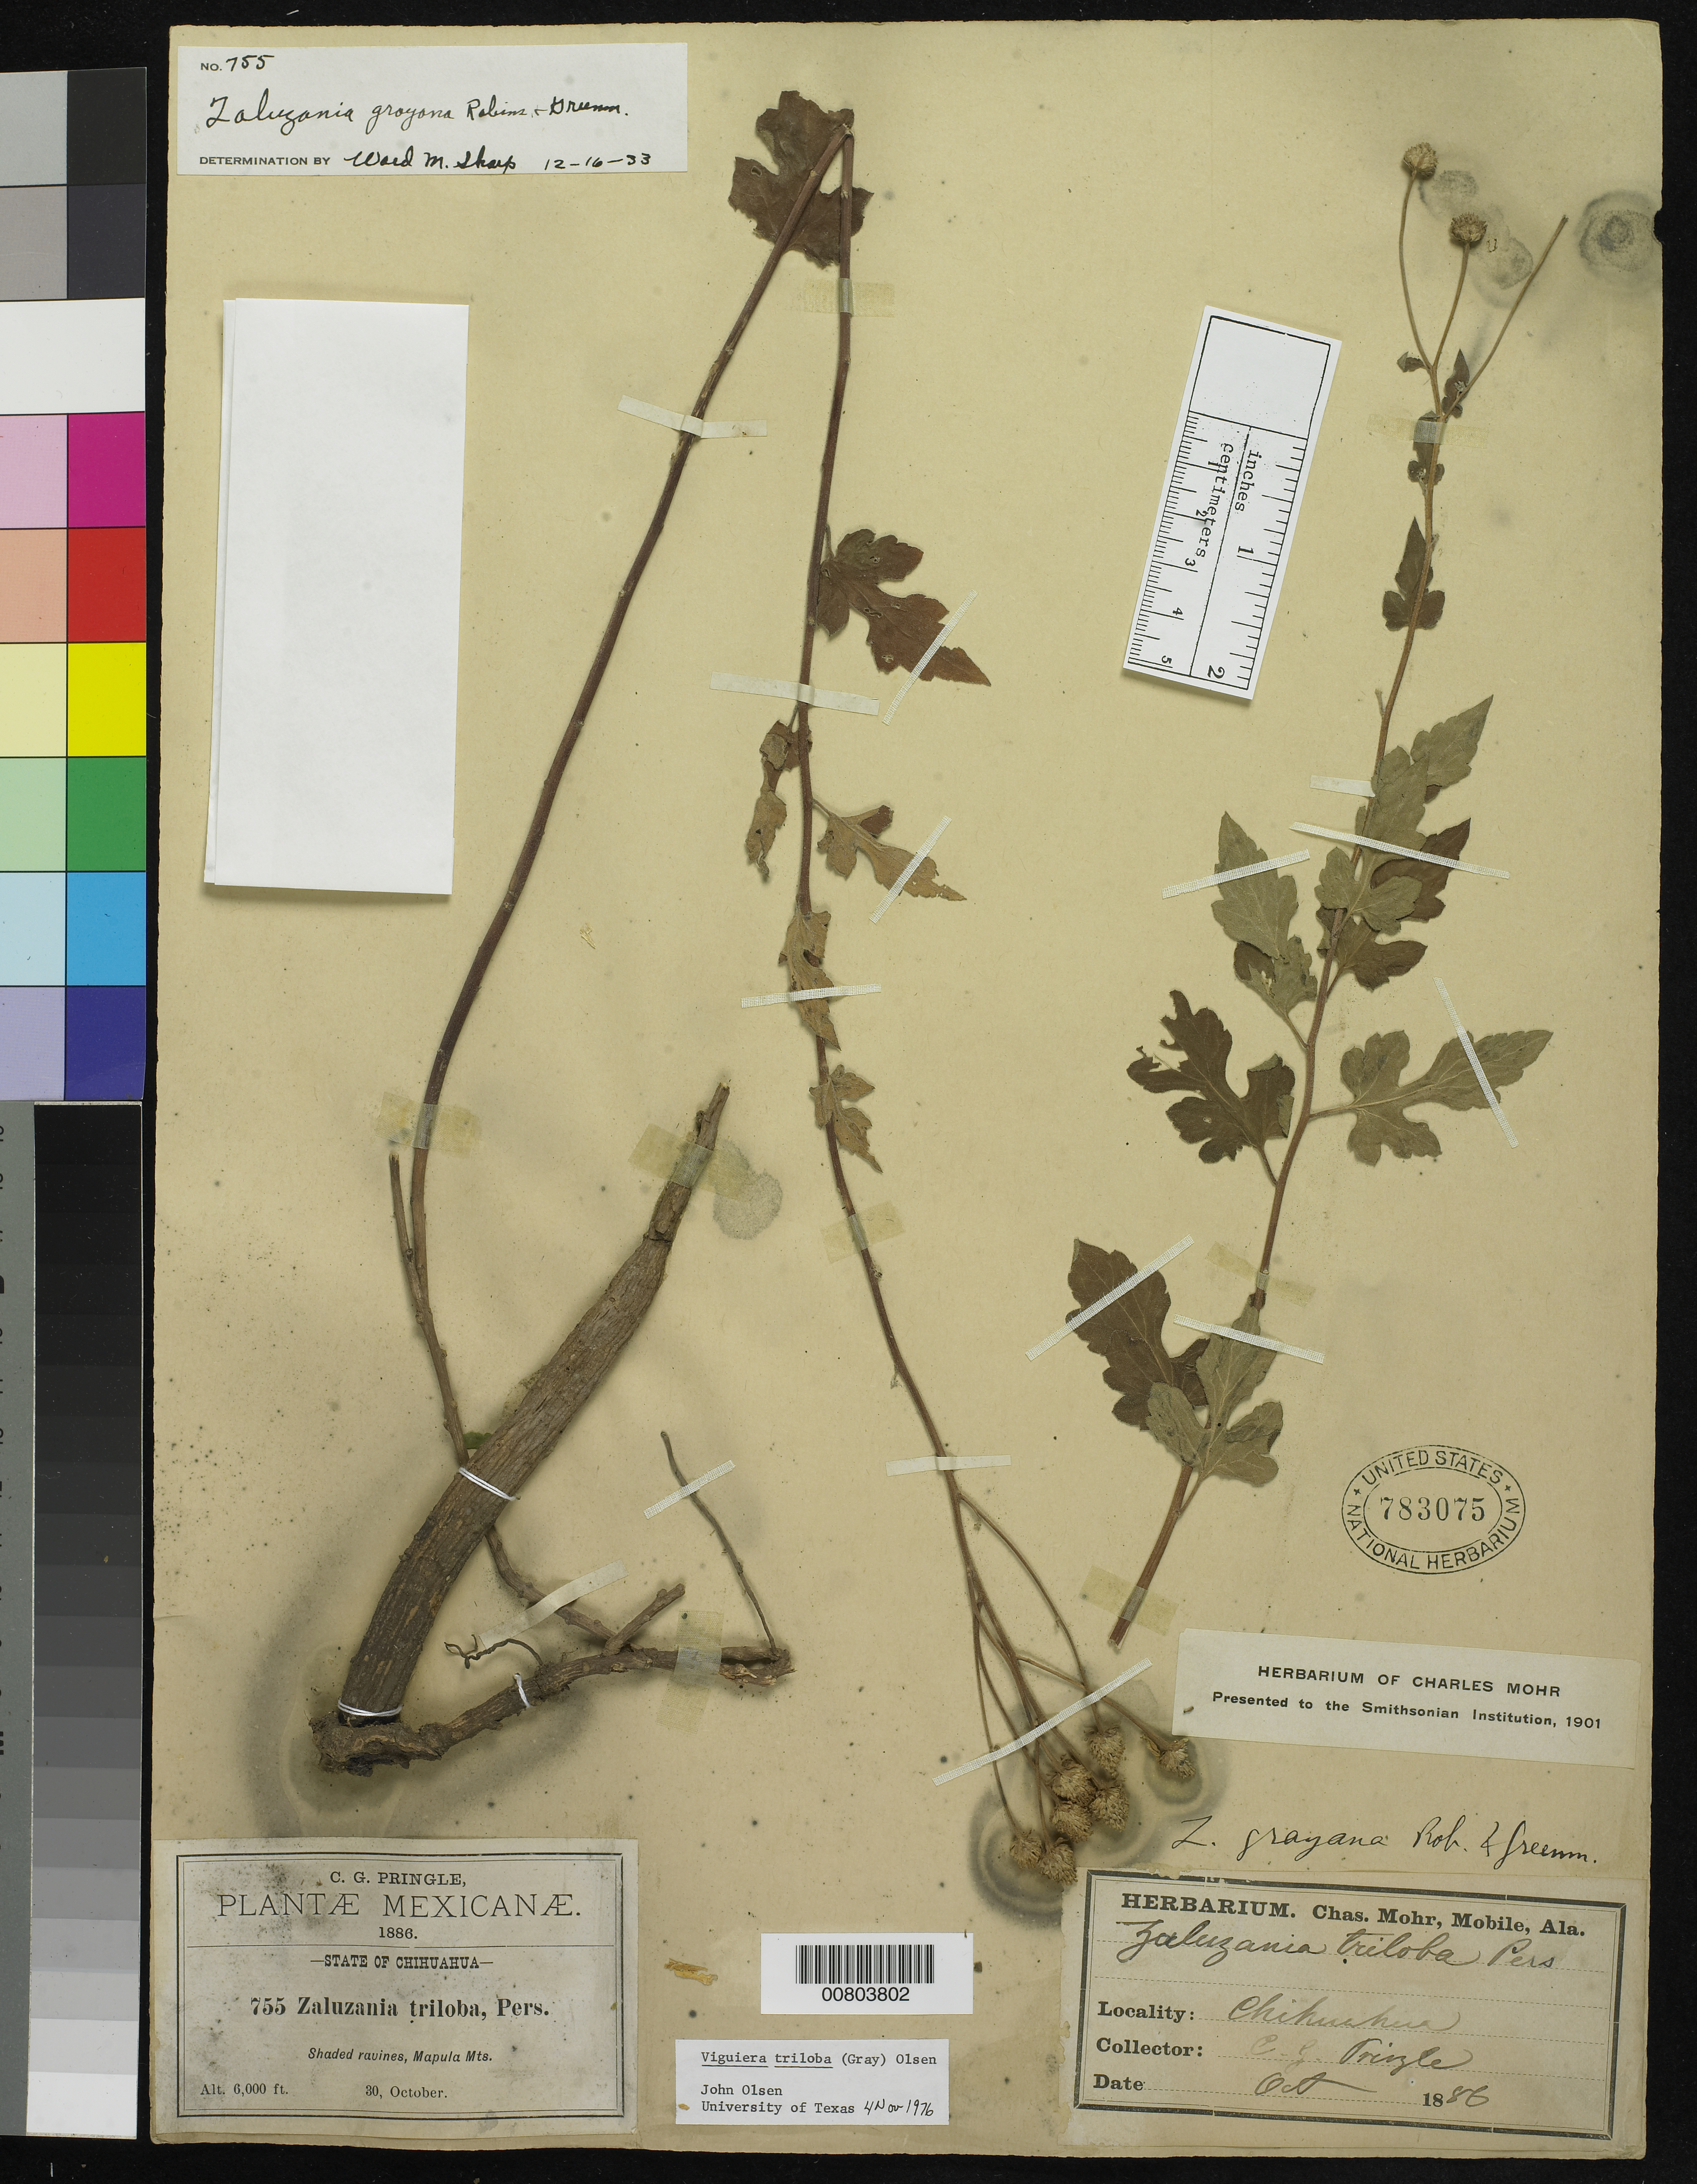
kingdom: Plantae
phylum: Tracheophyta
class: Magnoliopsida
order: Asterales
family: Asteraceae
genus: Zaluzania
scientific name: Zaluzania grayana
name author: B.L. Rob. & Greenm.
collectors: C. G. Pringle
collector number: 755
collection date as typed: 30 Oct 1886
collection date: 1886-10-30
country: Mexico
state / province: Chihuahua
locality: Mapula Mts., Chihuahua.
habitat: Shaded ravines.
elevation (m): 1829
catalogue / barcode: US 783075